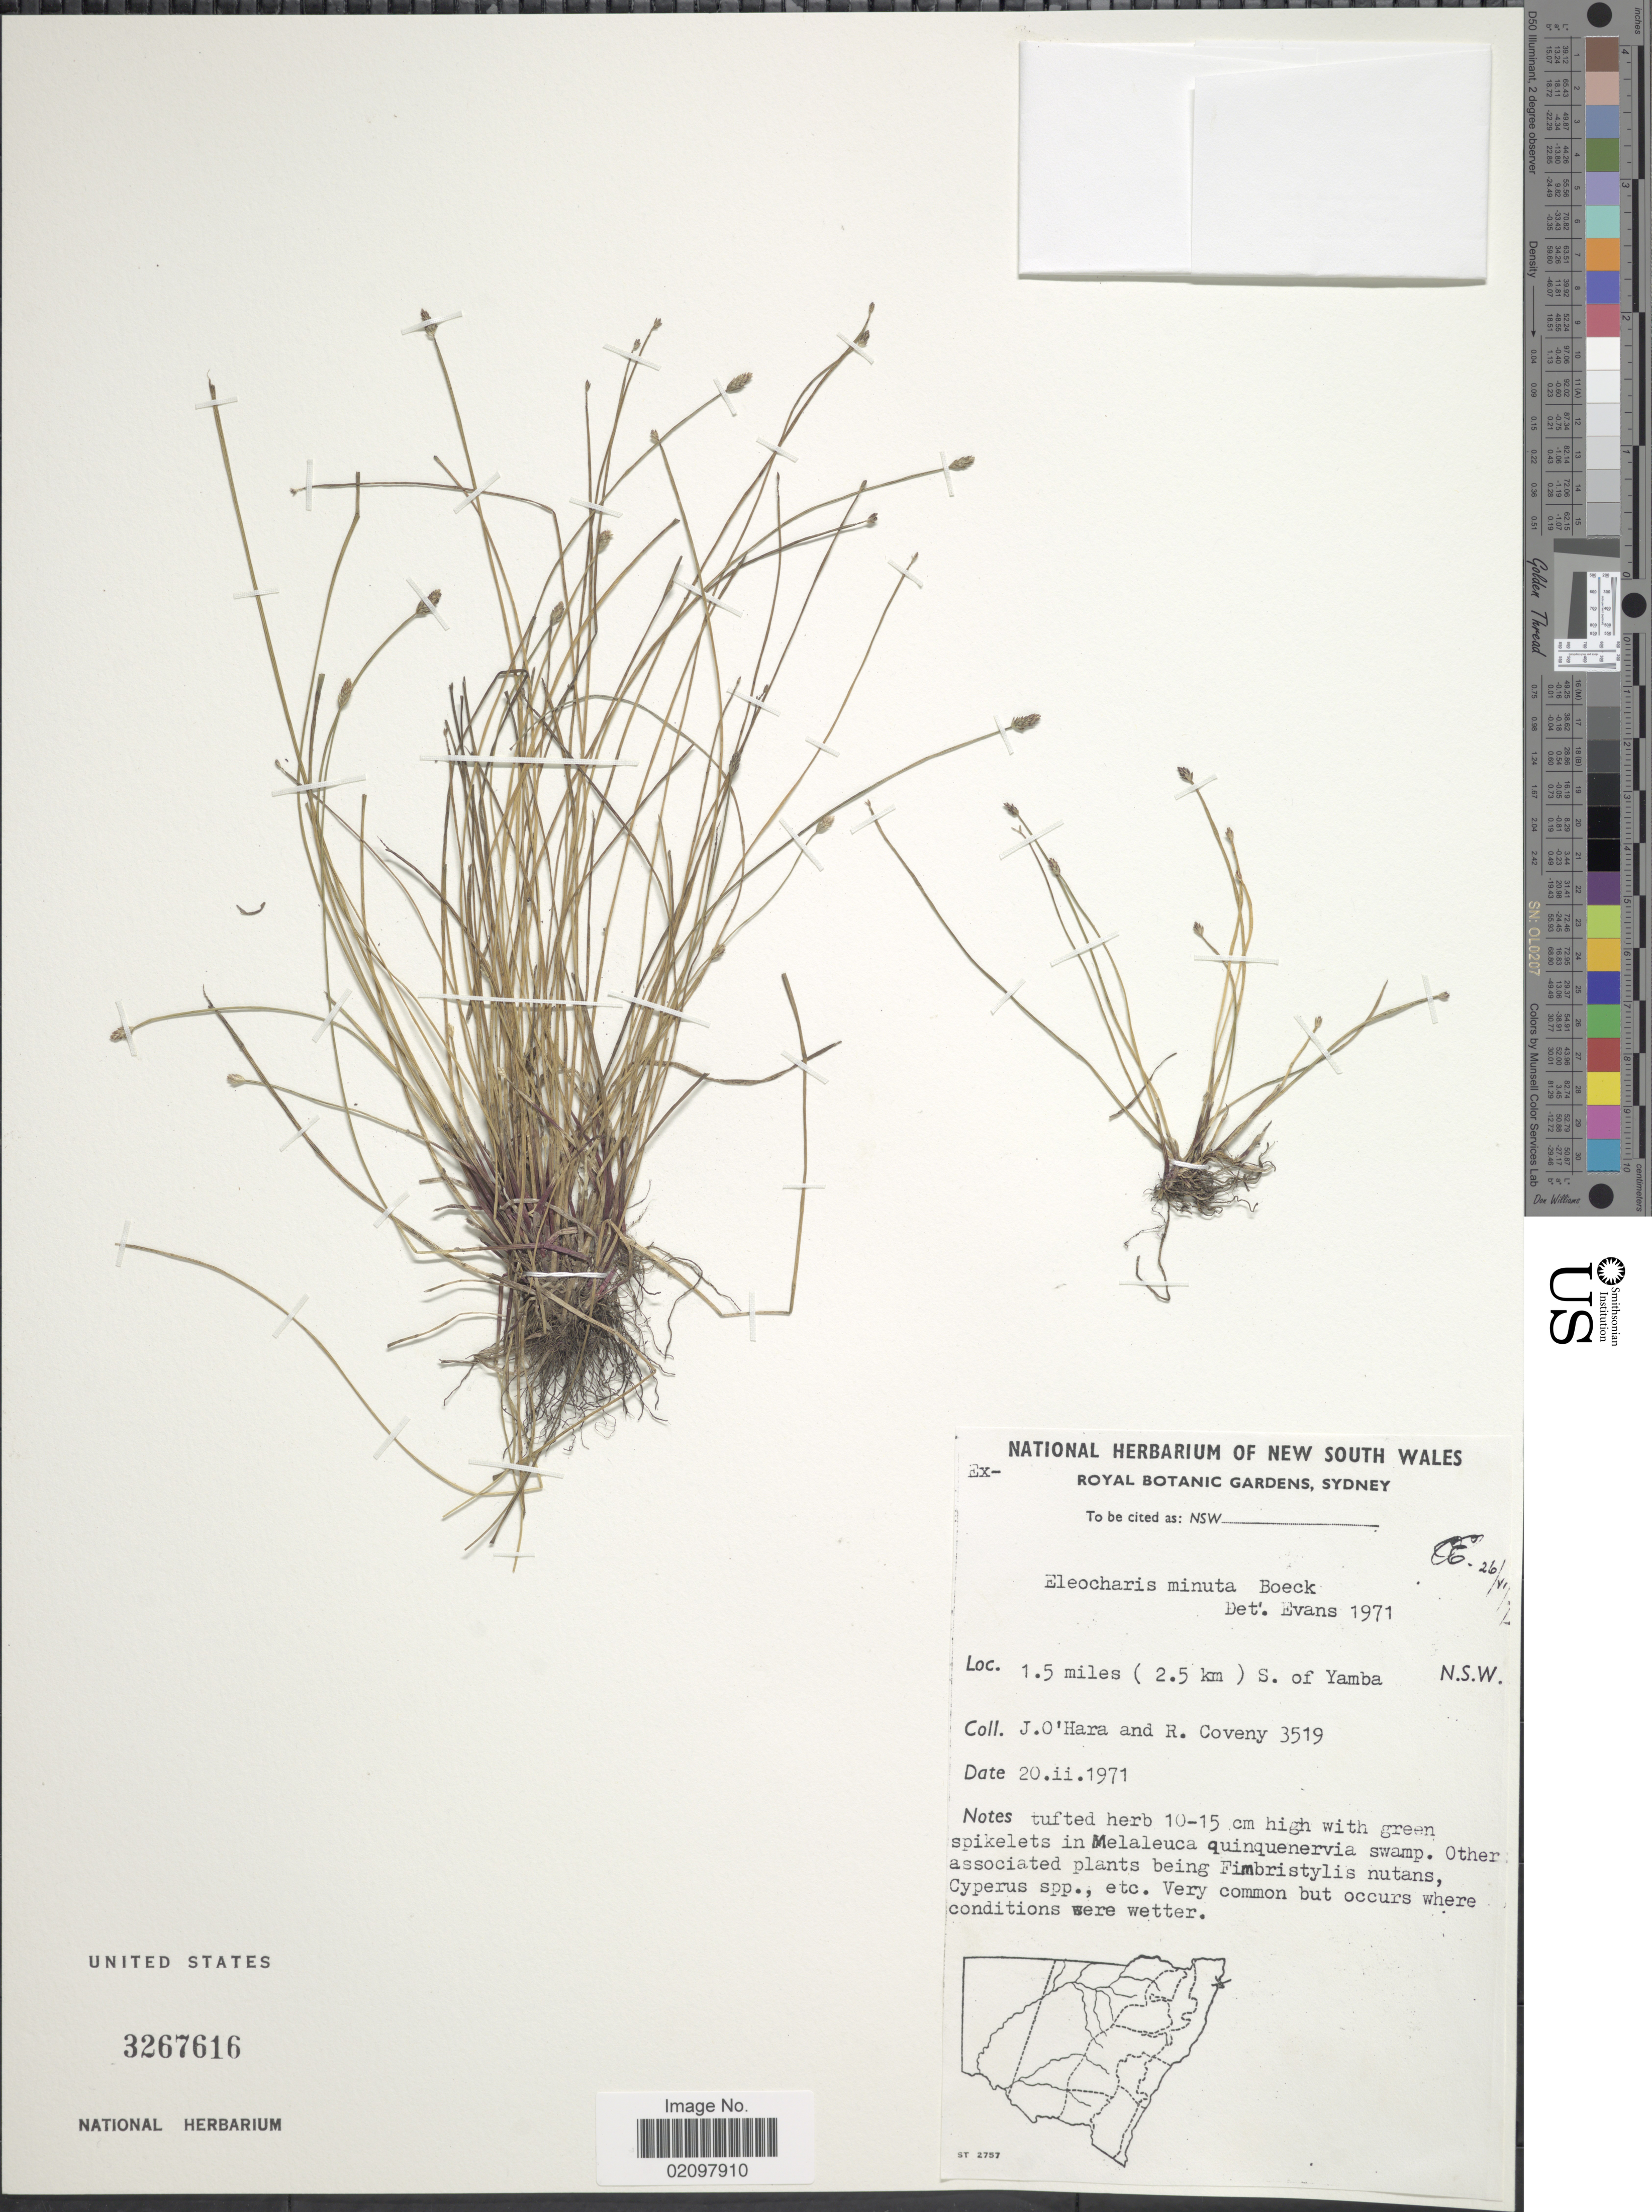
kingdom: Plantae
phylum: Tracheophyta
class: Liliopsida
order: Poales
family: Cyperaceae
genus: Eleocharis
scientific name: Eleocharis minuta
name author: Boeckeler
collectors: J. O'Hara & R. Coveny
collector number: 3519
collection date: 1971-02-20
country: Australia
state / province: New South Wales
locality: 1.5 miles (2.5 km ) S. of Yamba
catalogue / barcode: US 3267616